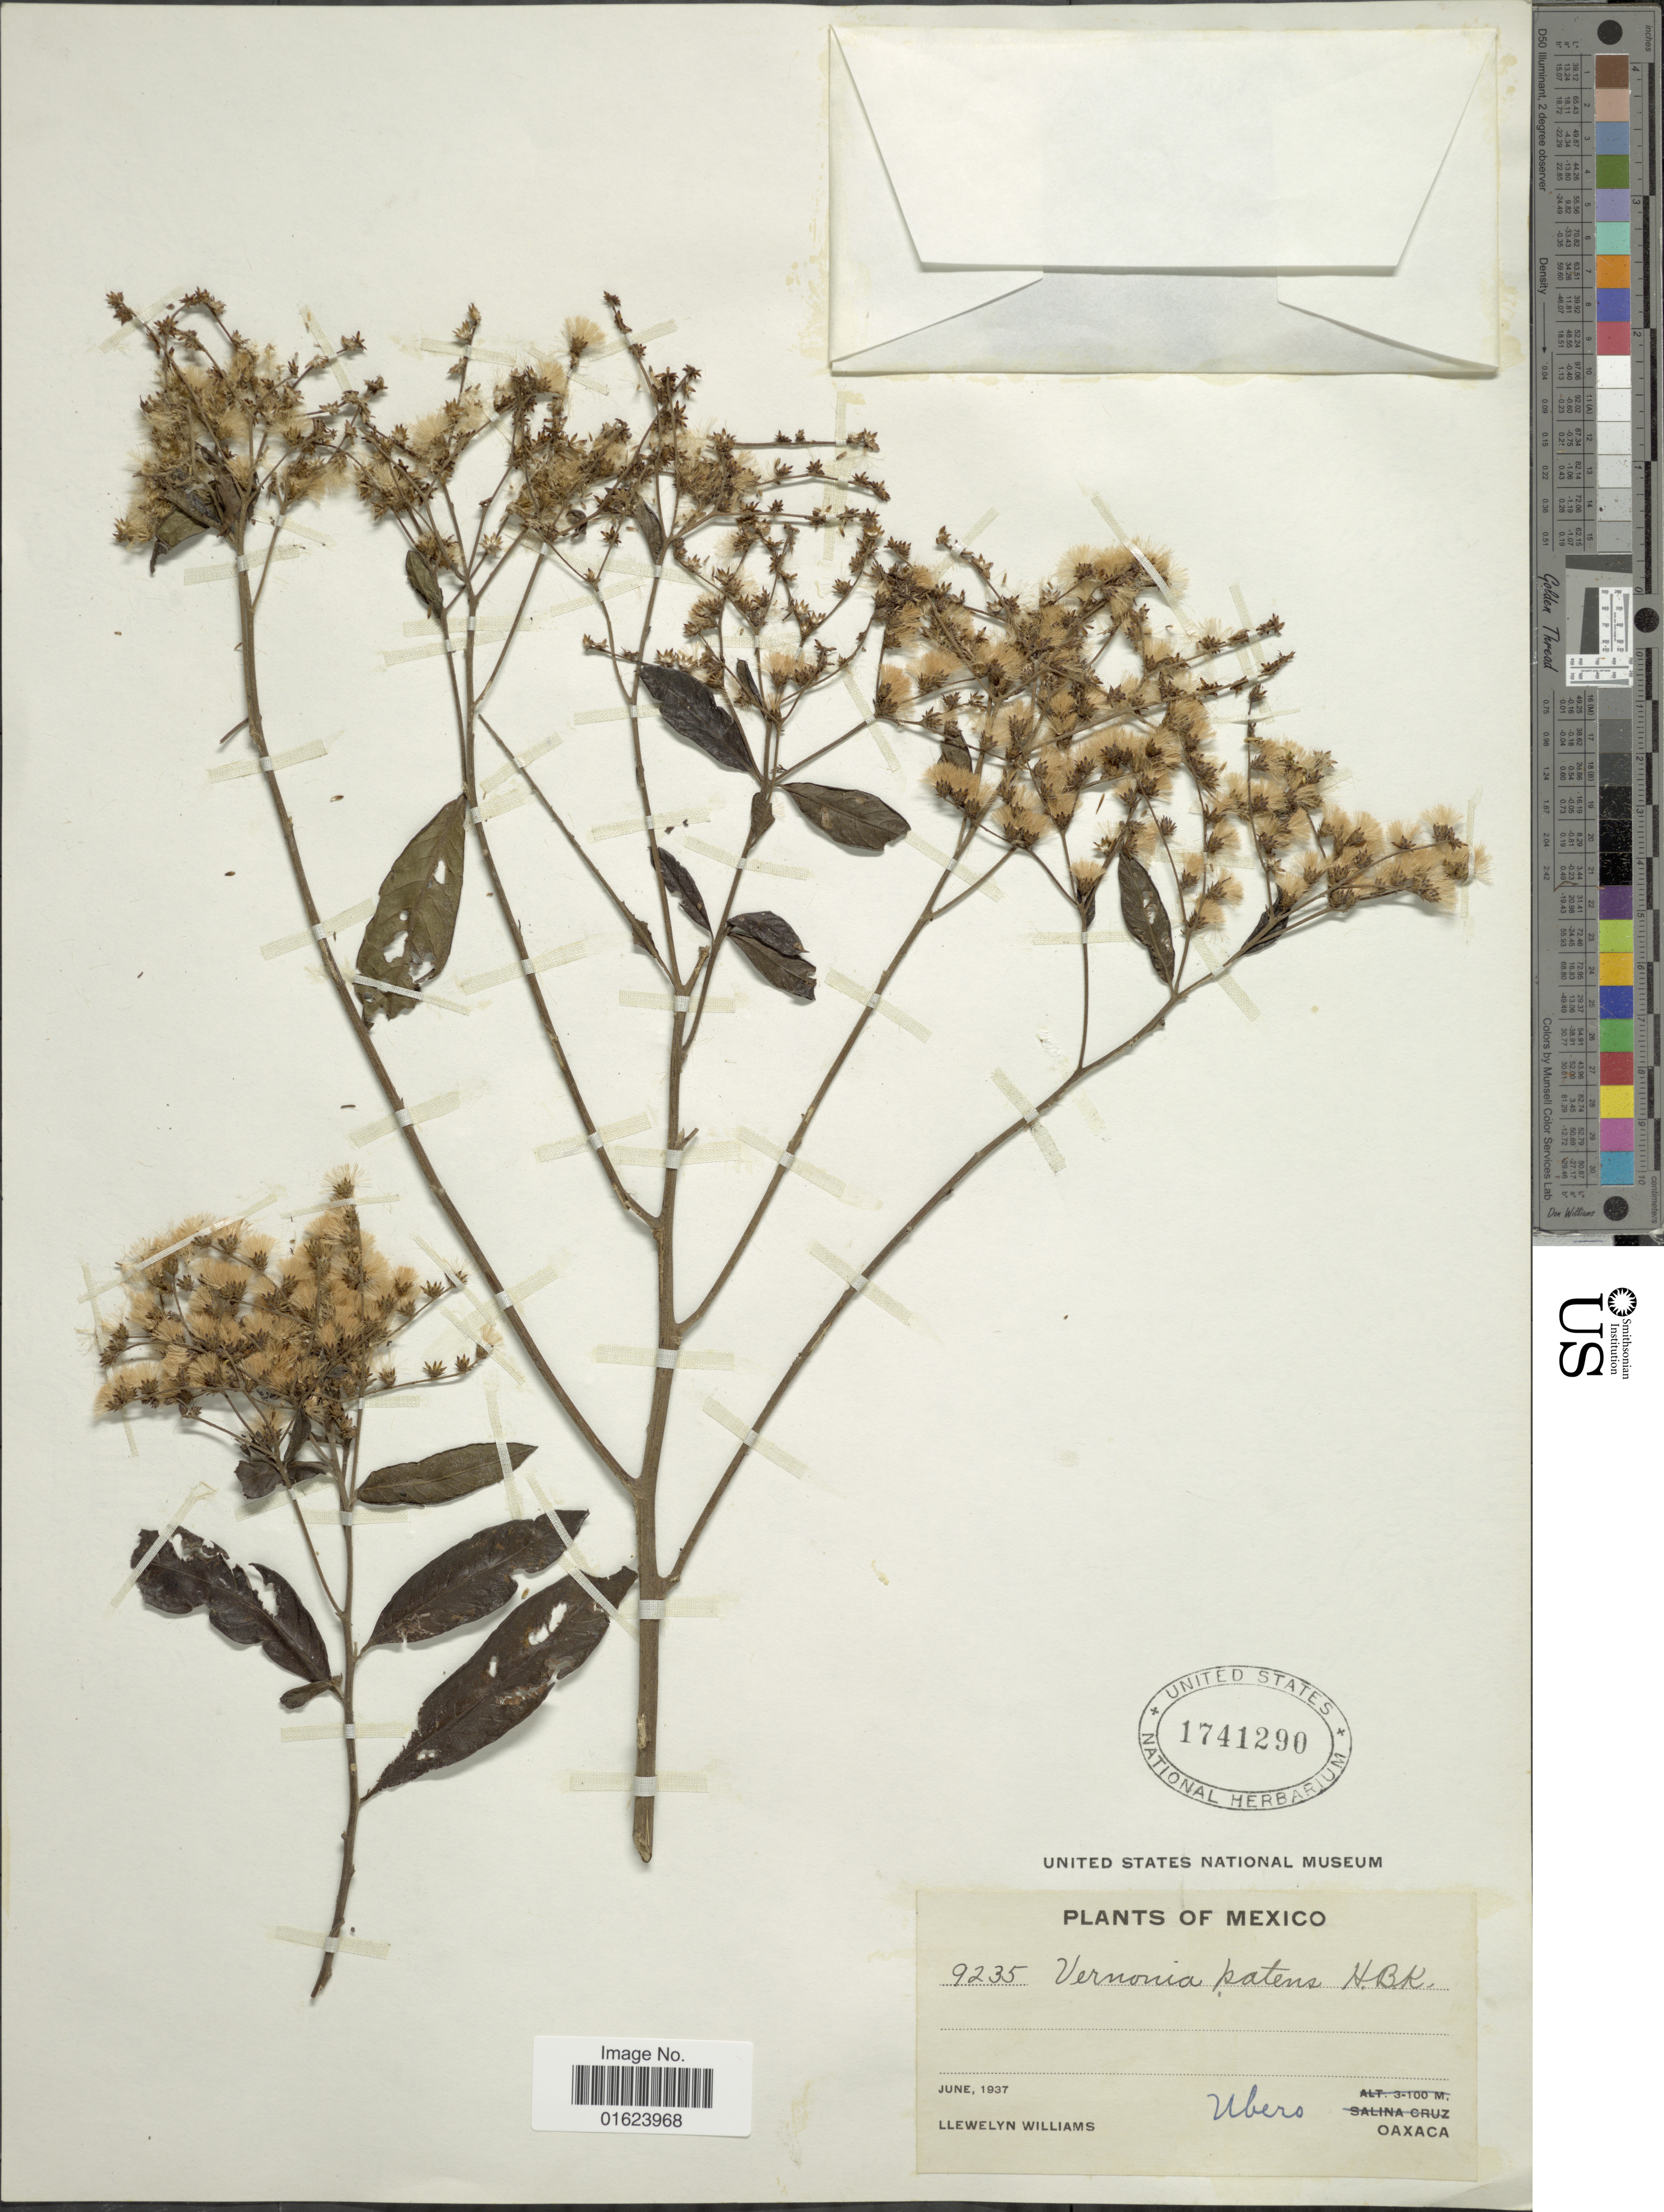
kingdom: Plantae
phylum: Tracheophyta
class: Magnoliopsida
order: Asterales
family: Asteraceae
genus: Vernonanthura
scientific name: Vernonanthura patens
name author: (Kunth) H. Rob.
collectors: Ll. Williams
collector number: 9235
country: Mexico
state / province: Oaxaca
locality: Mexico, Ubers, Oaxaca.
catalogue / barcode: US 1741290